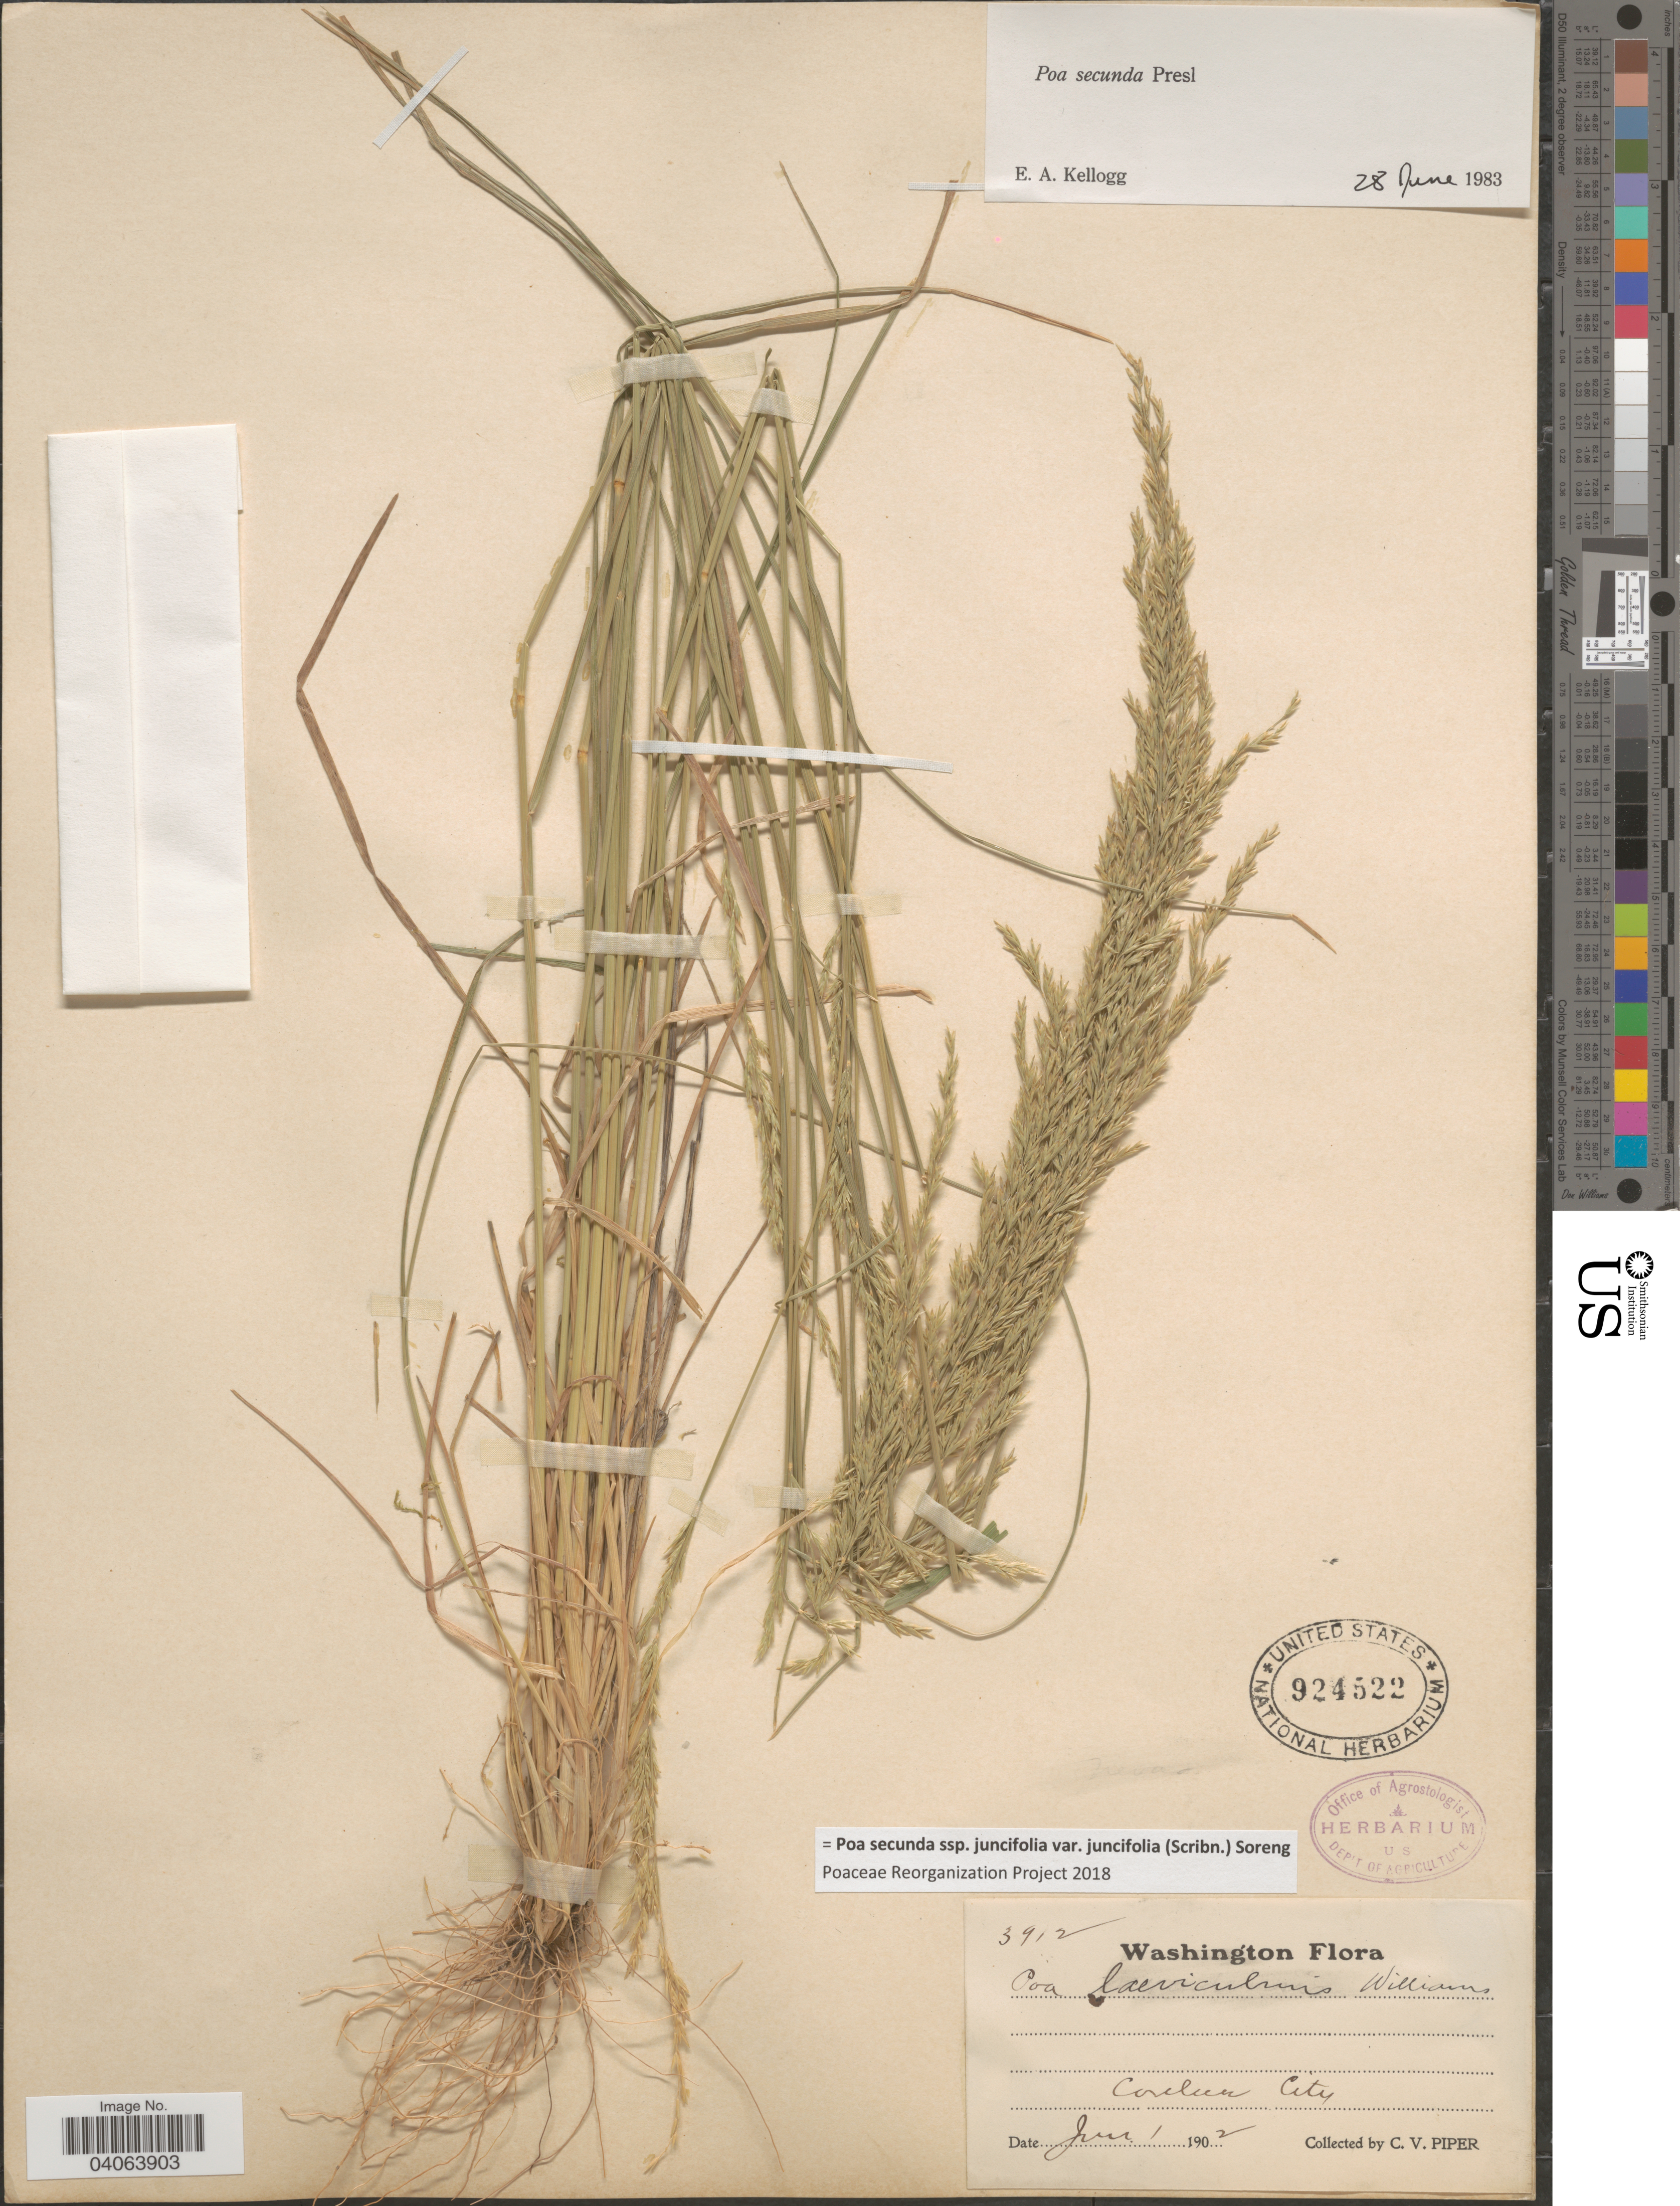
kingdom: Plantae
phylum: Tracheophyta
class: Liliopsida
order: Poales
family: Poaceae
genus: Poa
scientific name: Poa secunda subsp. juncifolia var. juncifolia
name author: (Scribn.) Soreng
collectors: C. V. Piper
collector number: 3912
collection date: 1902-06-01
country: United States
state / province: Washington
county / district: Grant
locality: Coulee City.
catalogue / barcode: US 924522